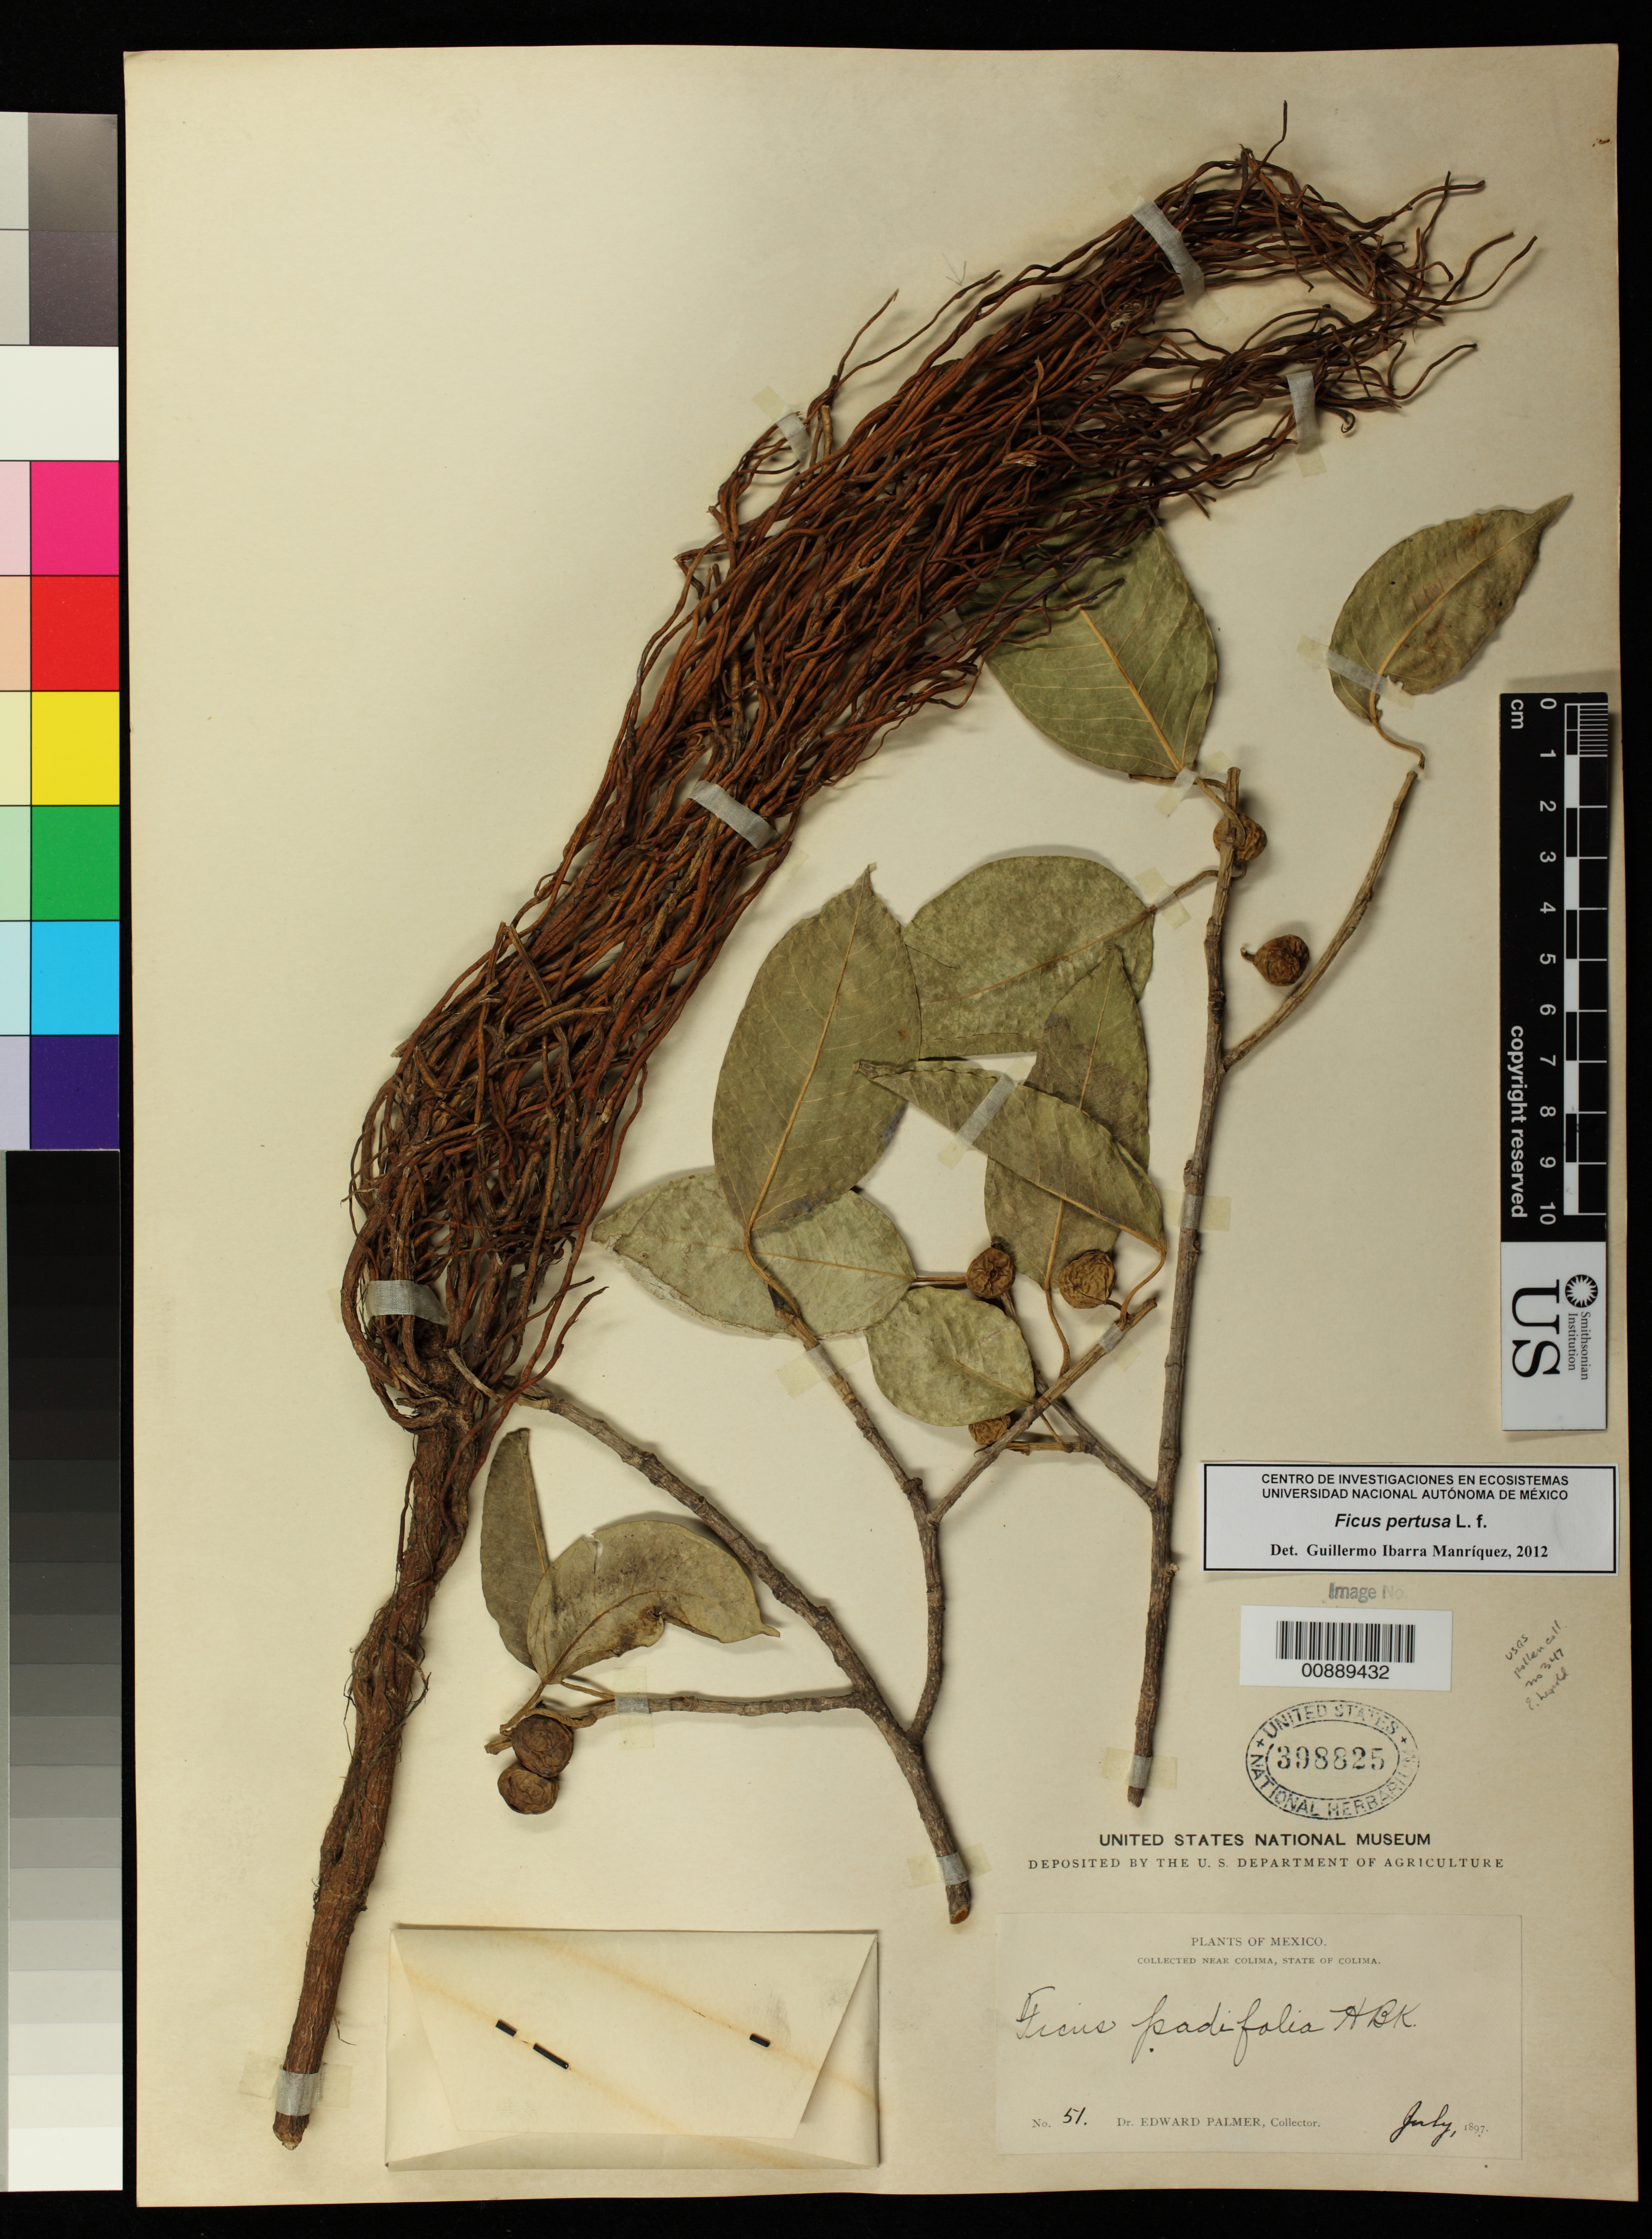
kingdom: Plantae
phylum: Tracheophyta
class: Magnoliopsida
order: Rosales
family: Moraceae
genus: Ficus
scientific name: Ficus pertusa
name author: L. f.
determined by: Manriquez, G. I.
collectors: E. Palmer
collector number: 51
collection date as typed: Jul 1897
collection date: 1897-07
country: Mexico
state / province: Colima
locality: Near Colima, Colima.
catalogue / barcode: US 398825